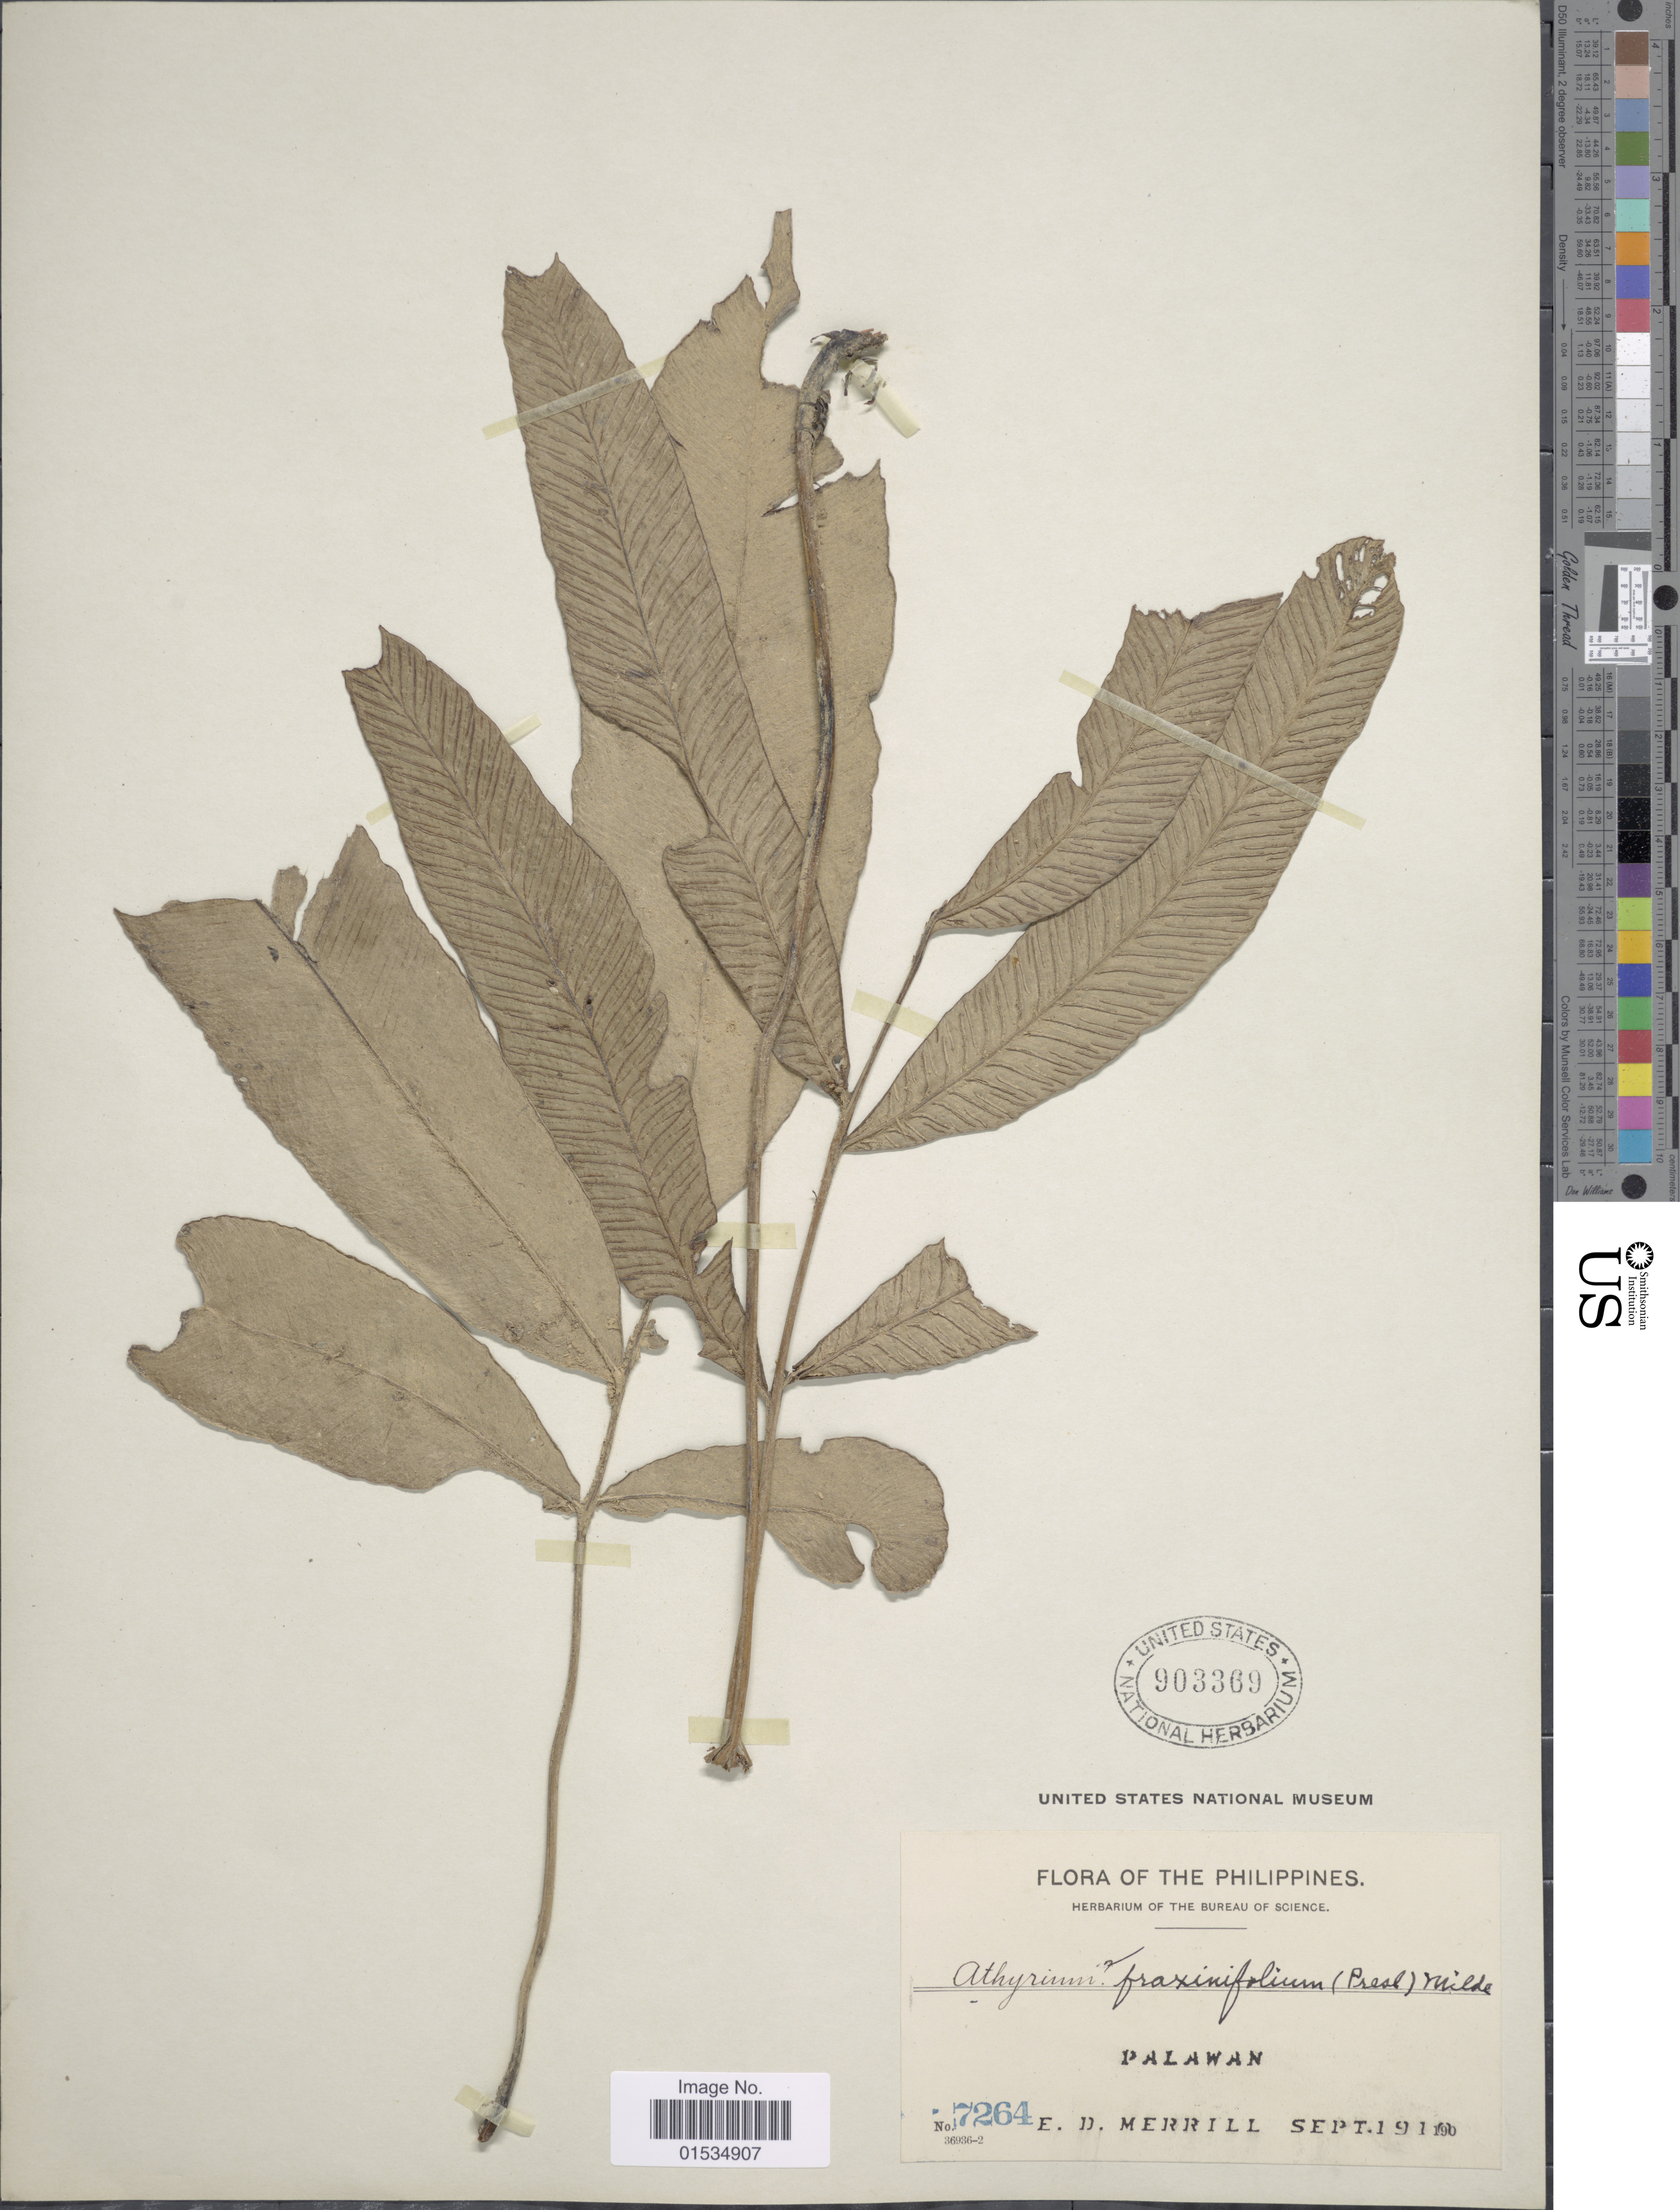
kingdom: Plantae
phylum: Tracheophyta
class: Polypodiopsida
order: Polypodiales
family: Athyriaceae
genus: Diplazium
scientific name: Diplazium fraxinifolium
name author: C. Presl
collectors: E. D. Merrill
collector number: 7264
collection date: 1910-09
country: Philippines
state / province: Mimaropa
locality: Palawan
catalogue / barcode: US 903369